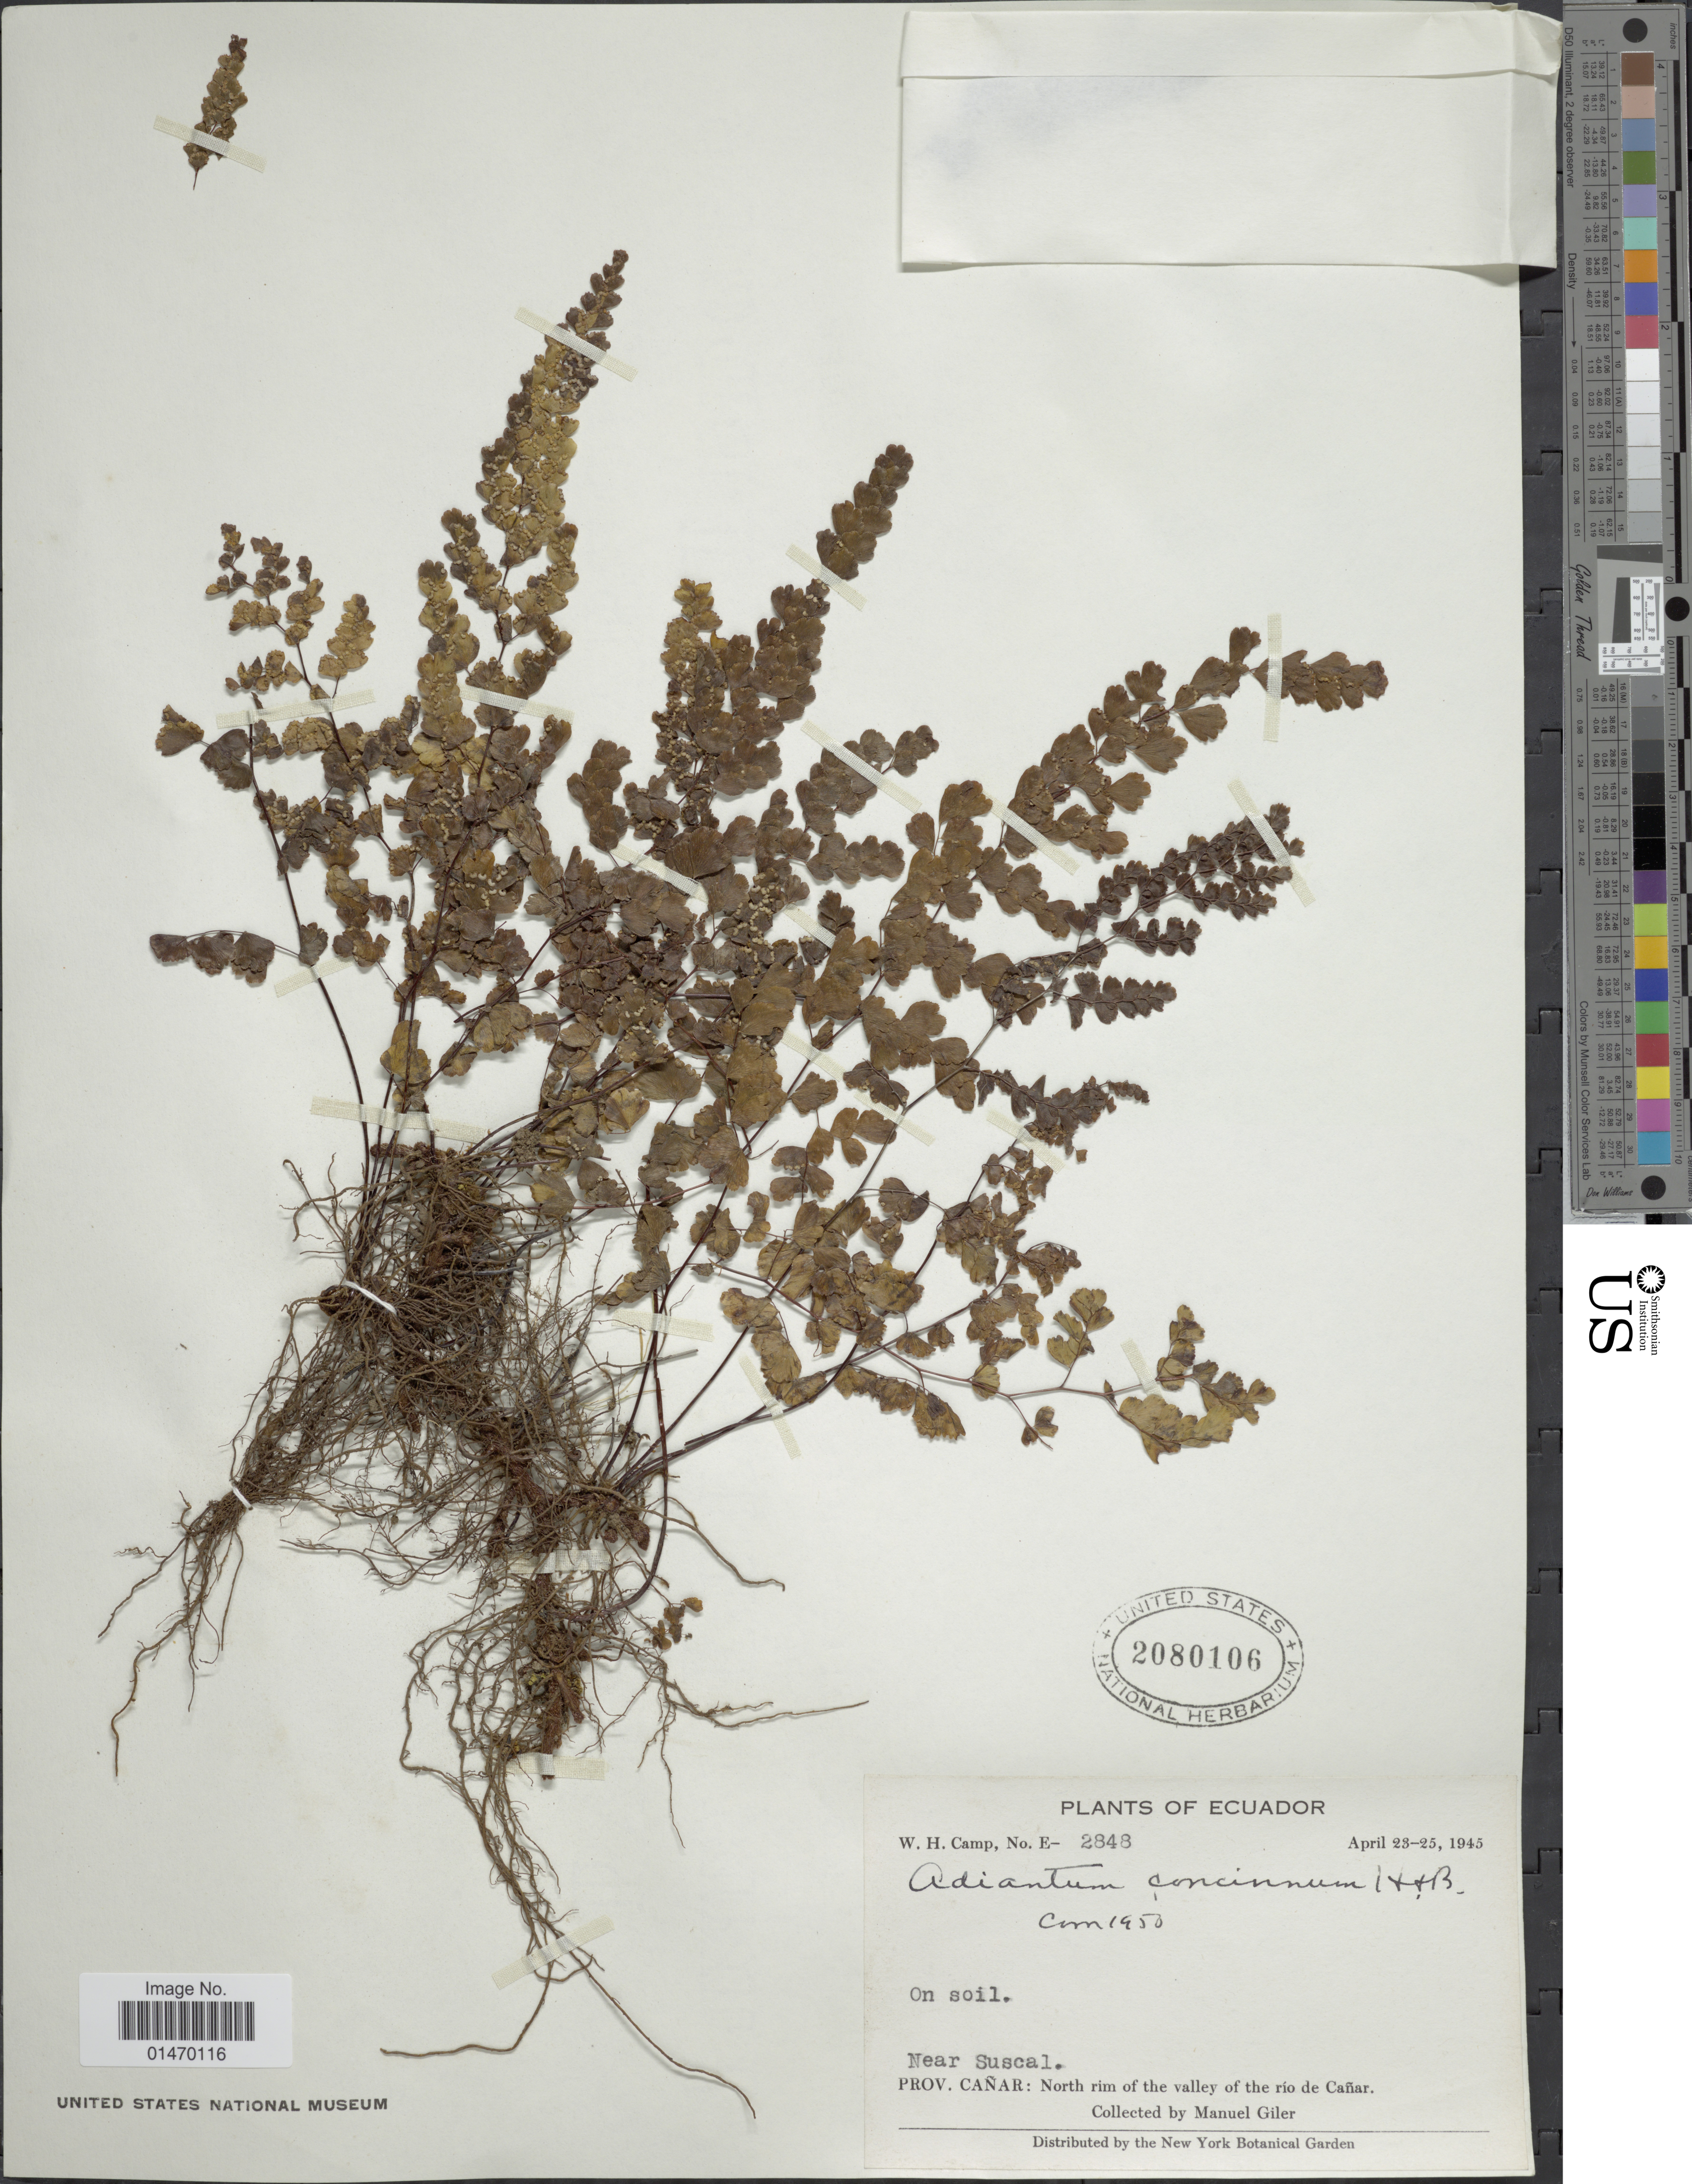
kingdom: Plantae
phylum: Tracheophyta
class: Polypodiopsida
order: Polypodiales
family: Pteridaceae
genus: Adiantum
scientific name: Adiantum concinnum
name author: Humb. & Bonpl. ex Willd.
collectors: M. Gíler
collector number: E-2848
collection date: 1945-04-23/1945-04-25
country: Ecuador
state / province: Cañar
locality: Near Sucal, North rim of the valley of the rio de Canar.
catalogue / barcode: US 2080106